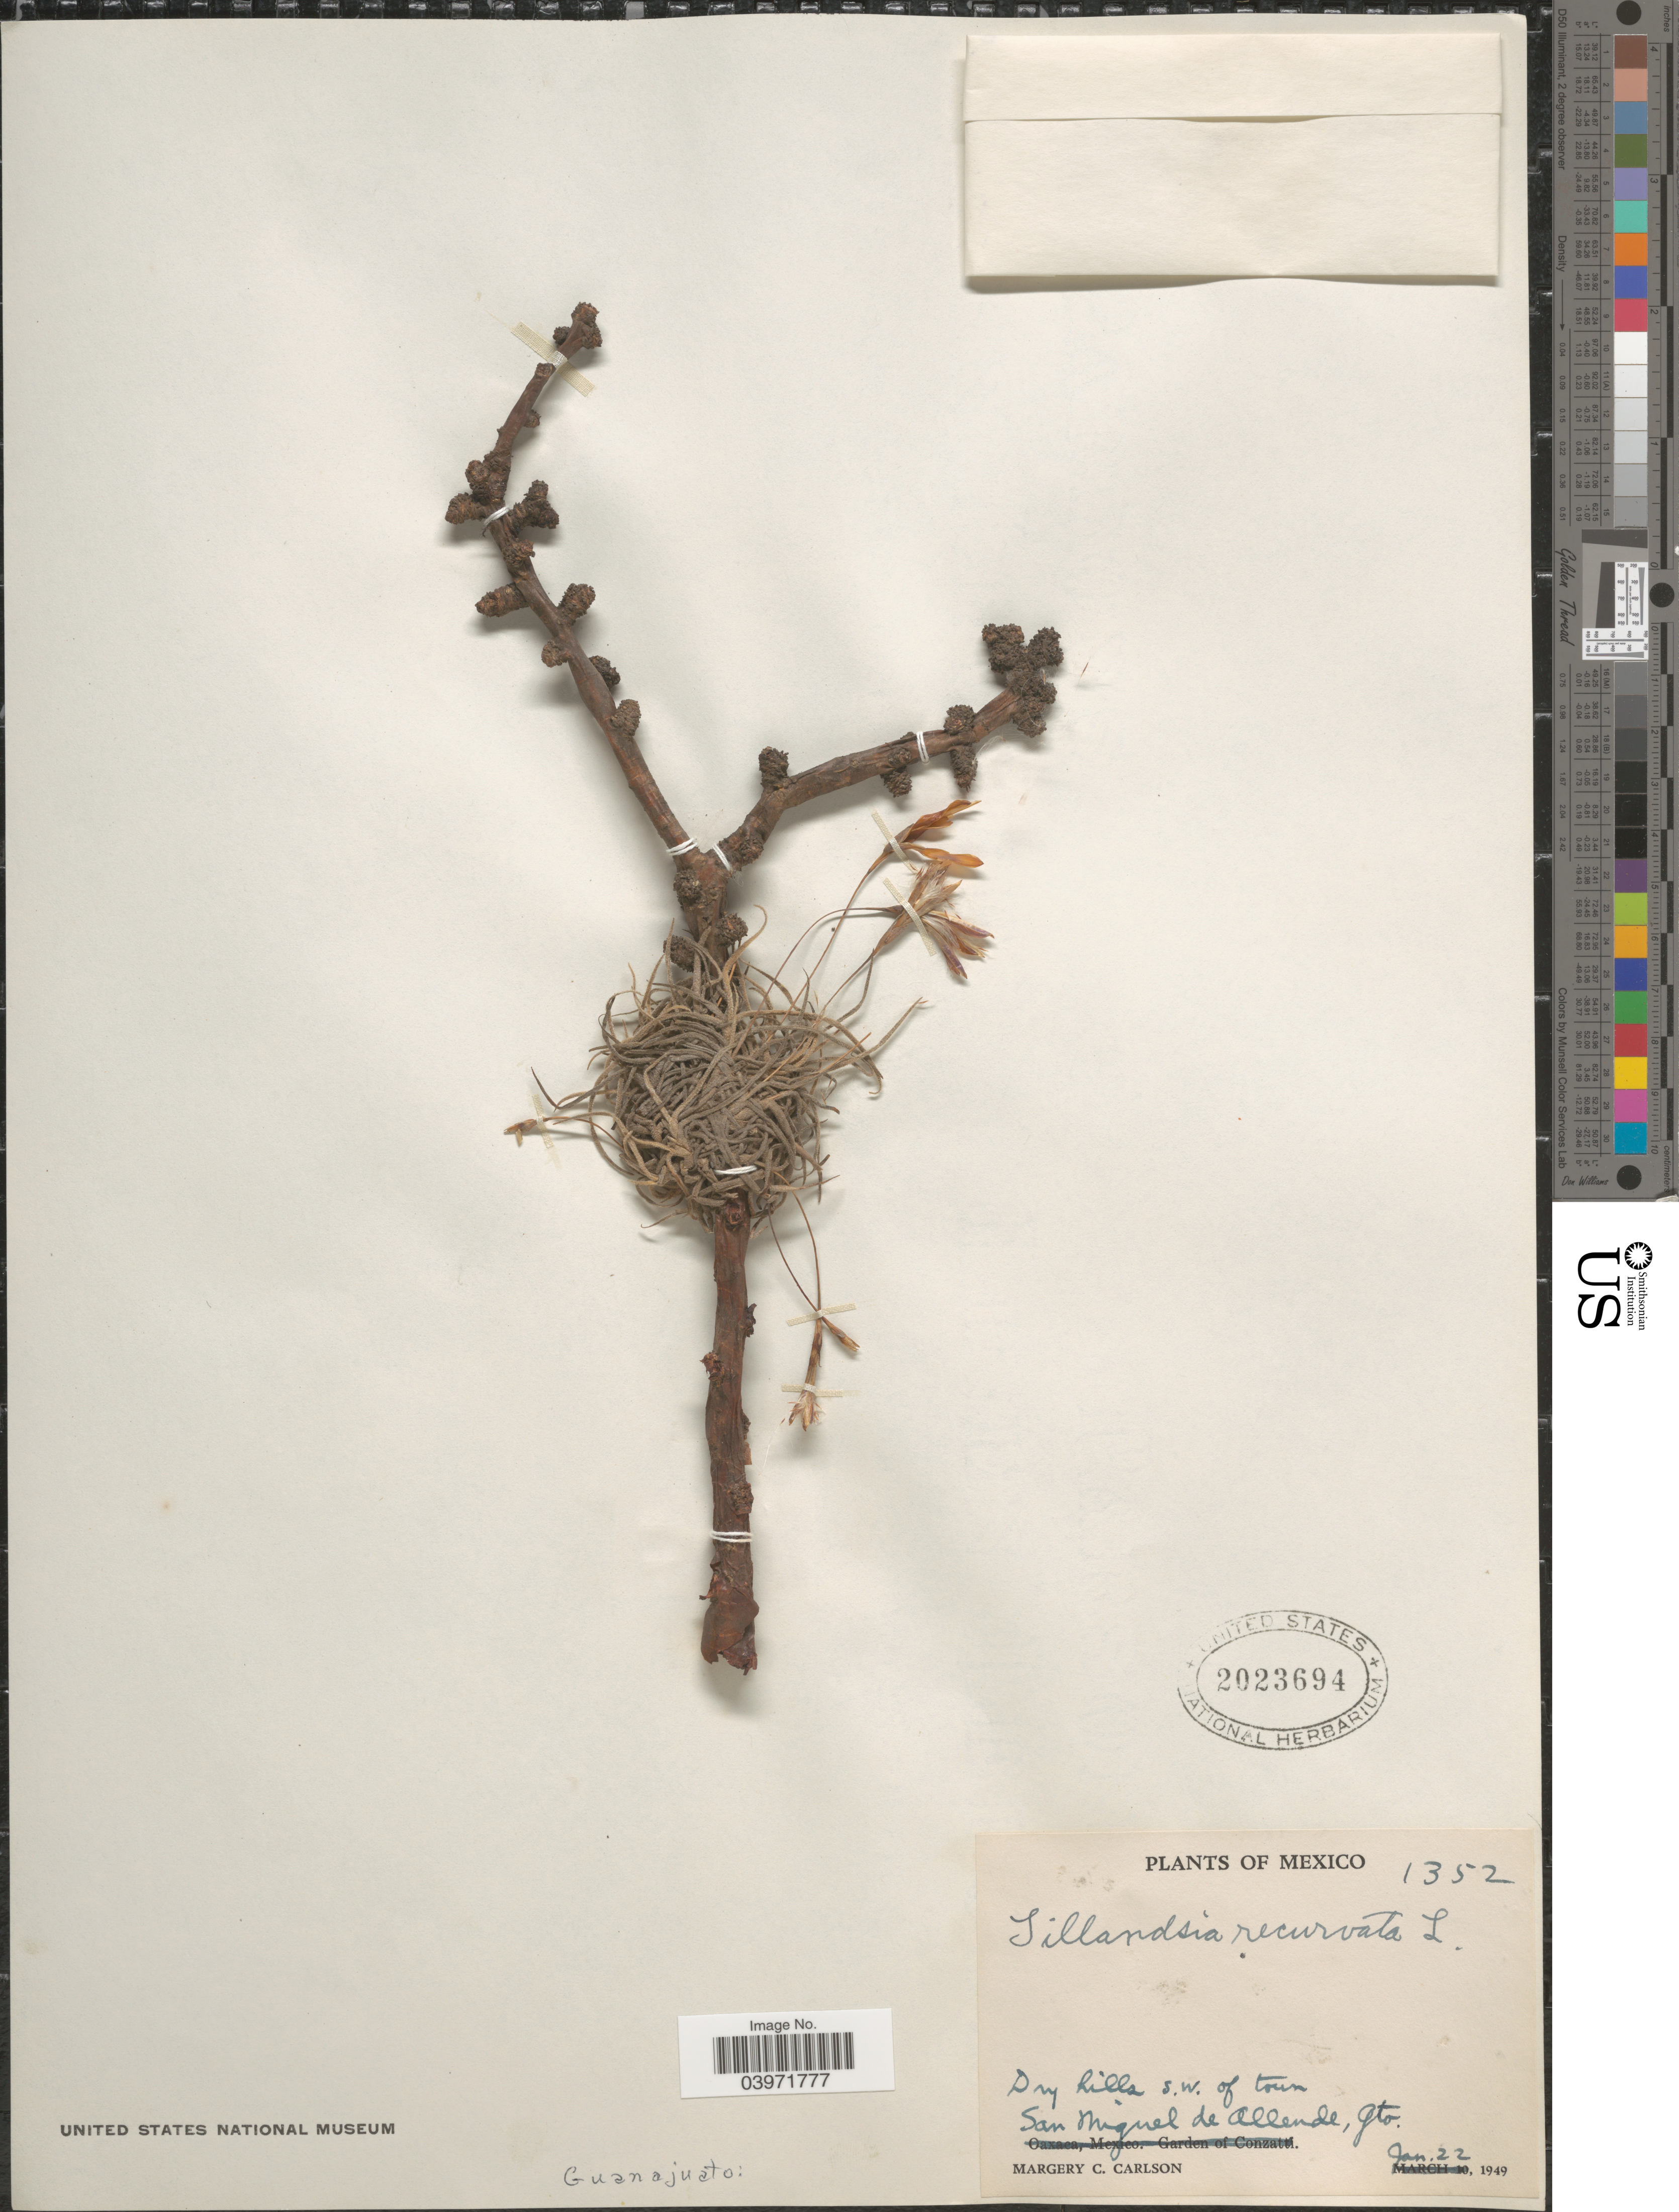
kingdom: Plantae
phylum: Tracheophyta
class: Liliopsida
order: Poales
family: Bromeliaceae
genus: Tillandsia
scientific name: Tillandsia recurvata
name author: L.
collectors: M. C. Carlson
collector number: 1352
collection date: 1949-01-22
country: Mexico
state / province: Guanajuato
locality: Dry hills s.w. of town. San Miguel de Allende, Gto.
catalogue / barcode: US 2023694